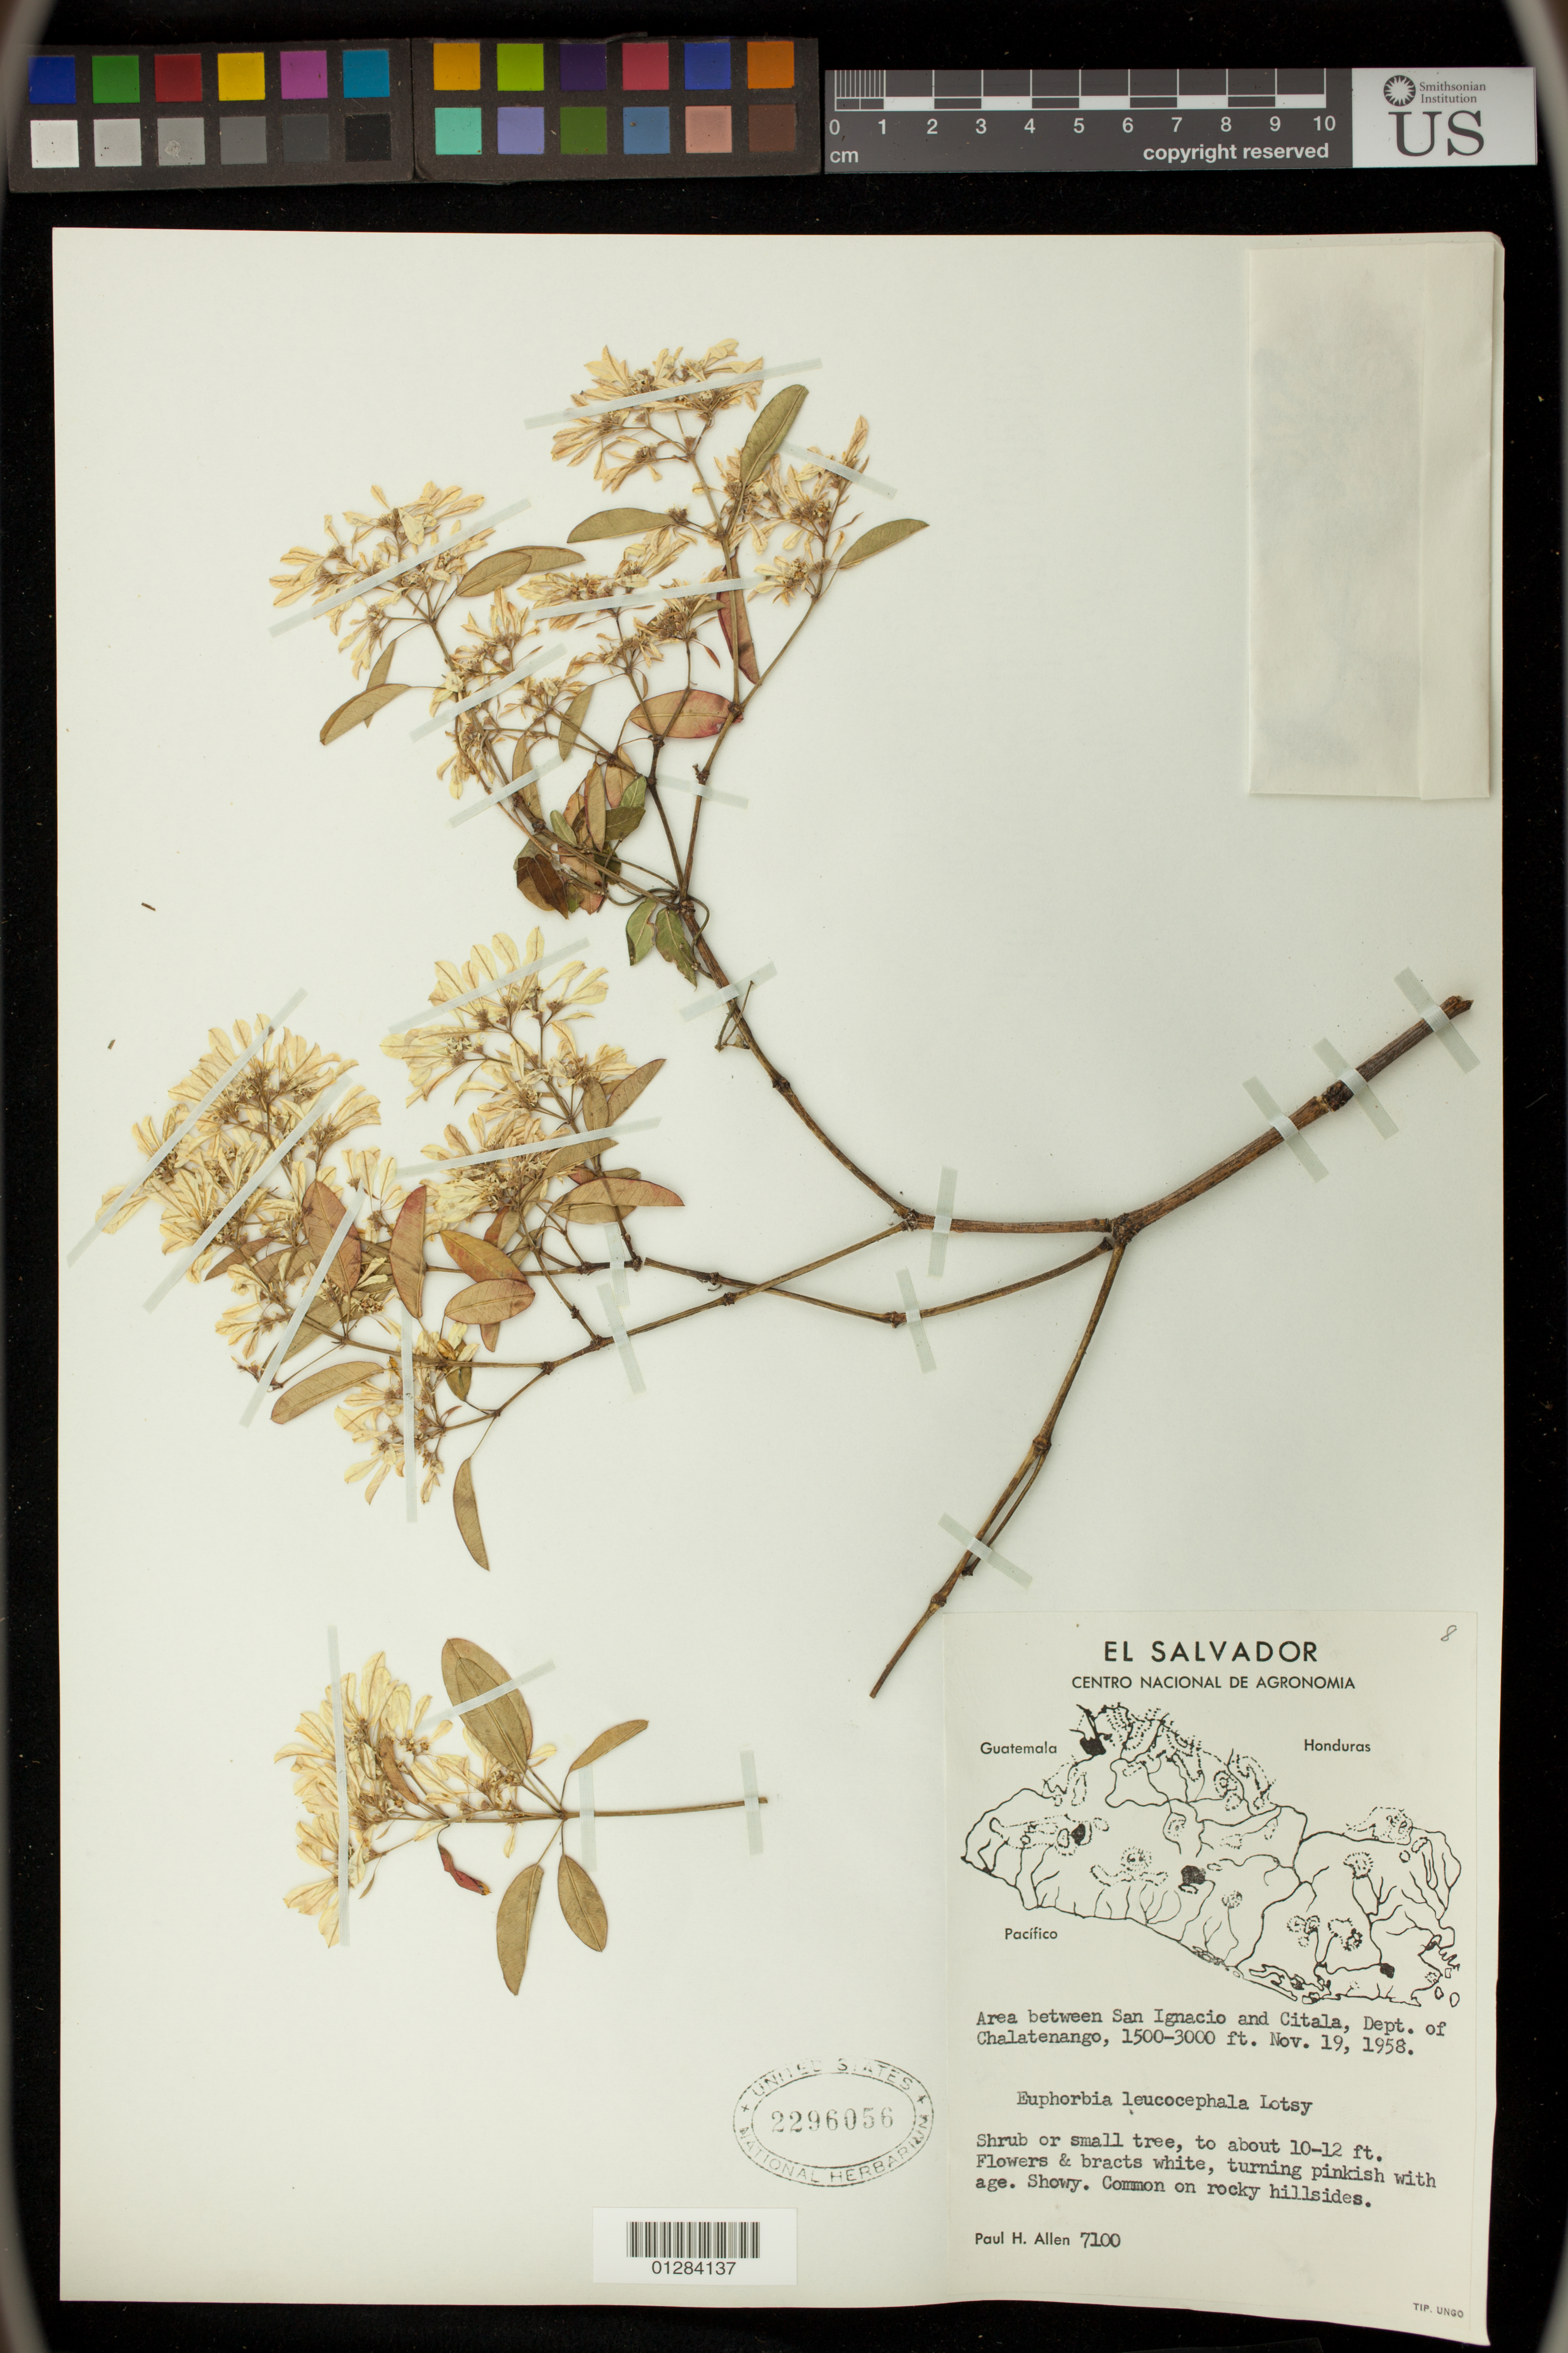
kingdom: Plantae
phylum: Tracheophyta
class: Magnoliopsida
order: Malpighiales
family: Euphorbiaceae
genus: Euphorbia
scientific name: Euphorbia leucocephala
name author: Lotsy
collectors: P. H. Allen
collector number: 7100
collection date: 1958-11-19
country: El Salvador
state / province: Chalatenango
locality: Area between San Ignacio and Citala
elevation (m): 457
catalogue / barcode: US 2296056